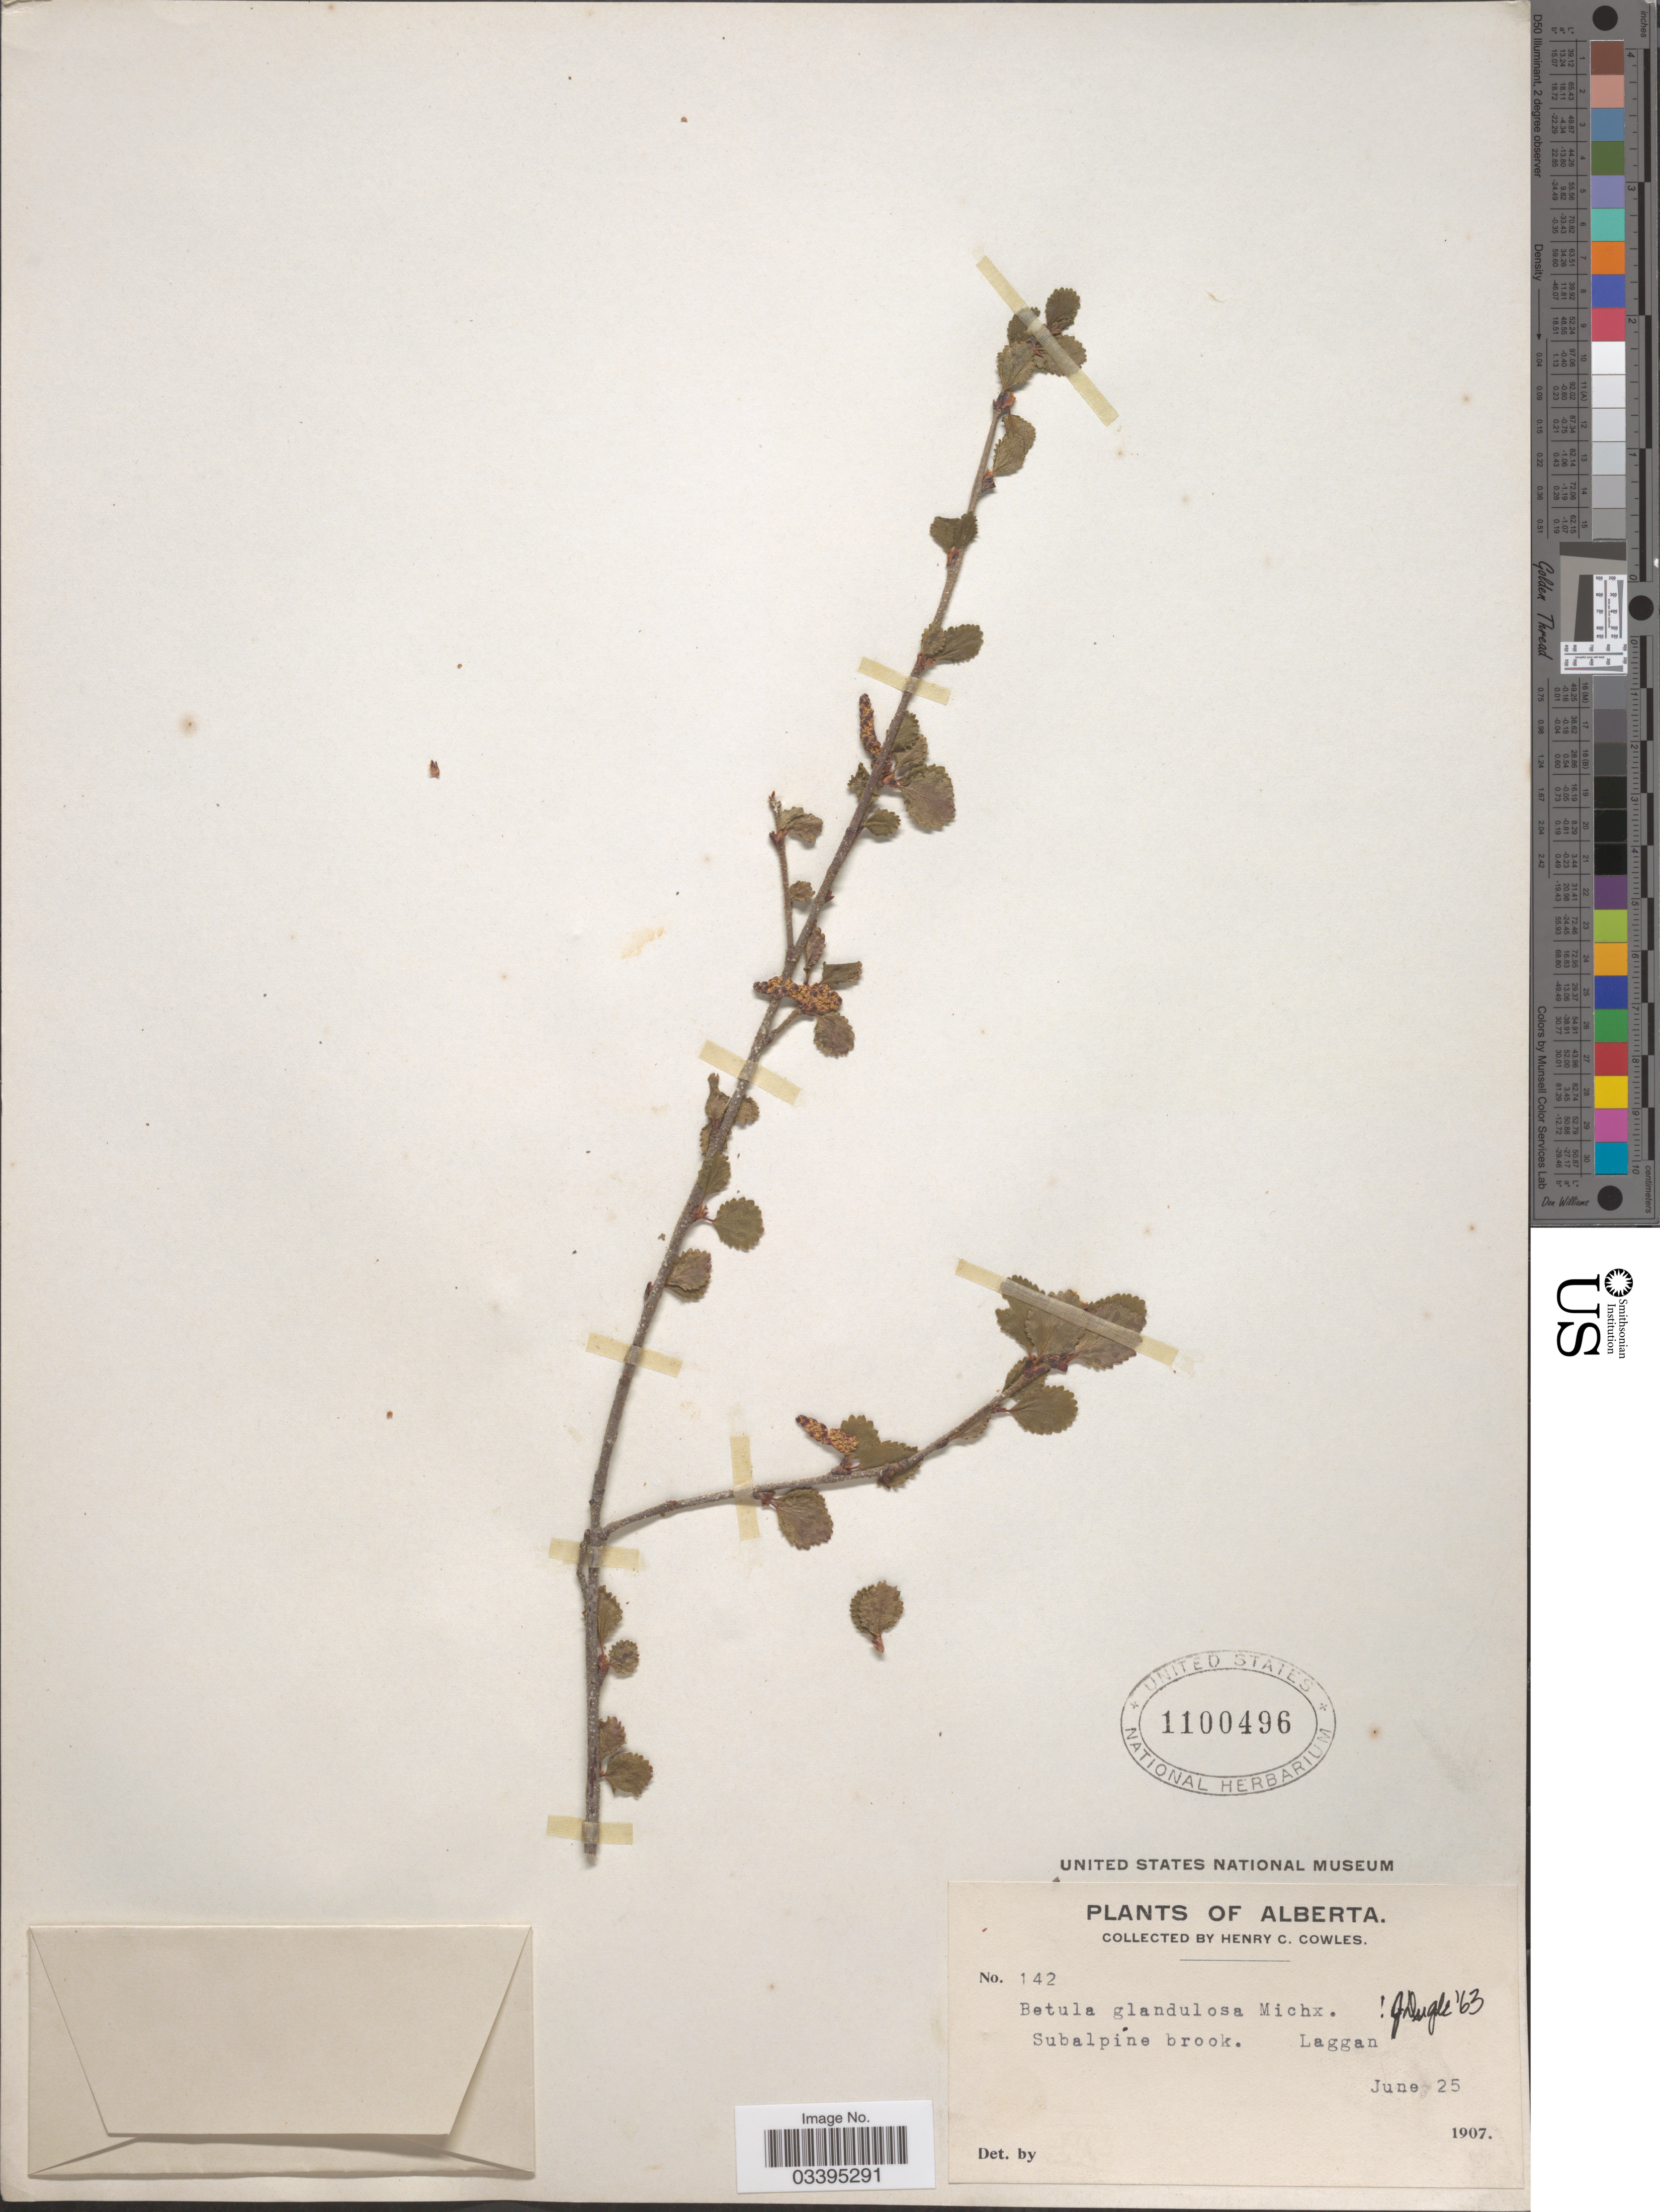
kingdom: Plantae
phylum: Tracheophyta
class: Magnoliopsida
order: Fagales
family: Betulaceae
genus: Betula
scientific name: Betula glandulosa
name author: Michx.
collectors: H. Cowles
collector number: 142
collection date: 1907-06-25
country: Canada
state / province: Alberta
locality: Subalpine brook. Laggan.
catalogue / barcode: US 1100496